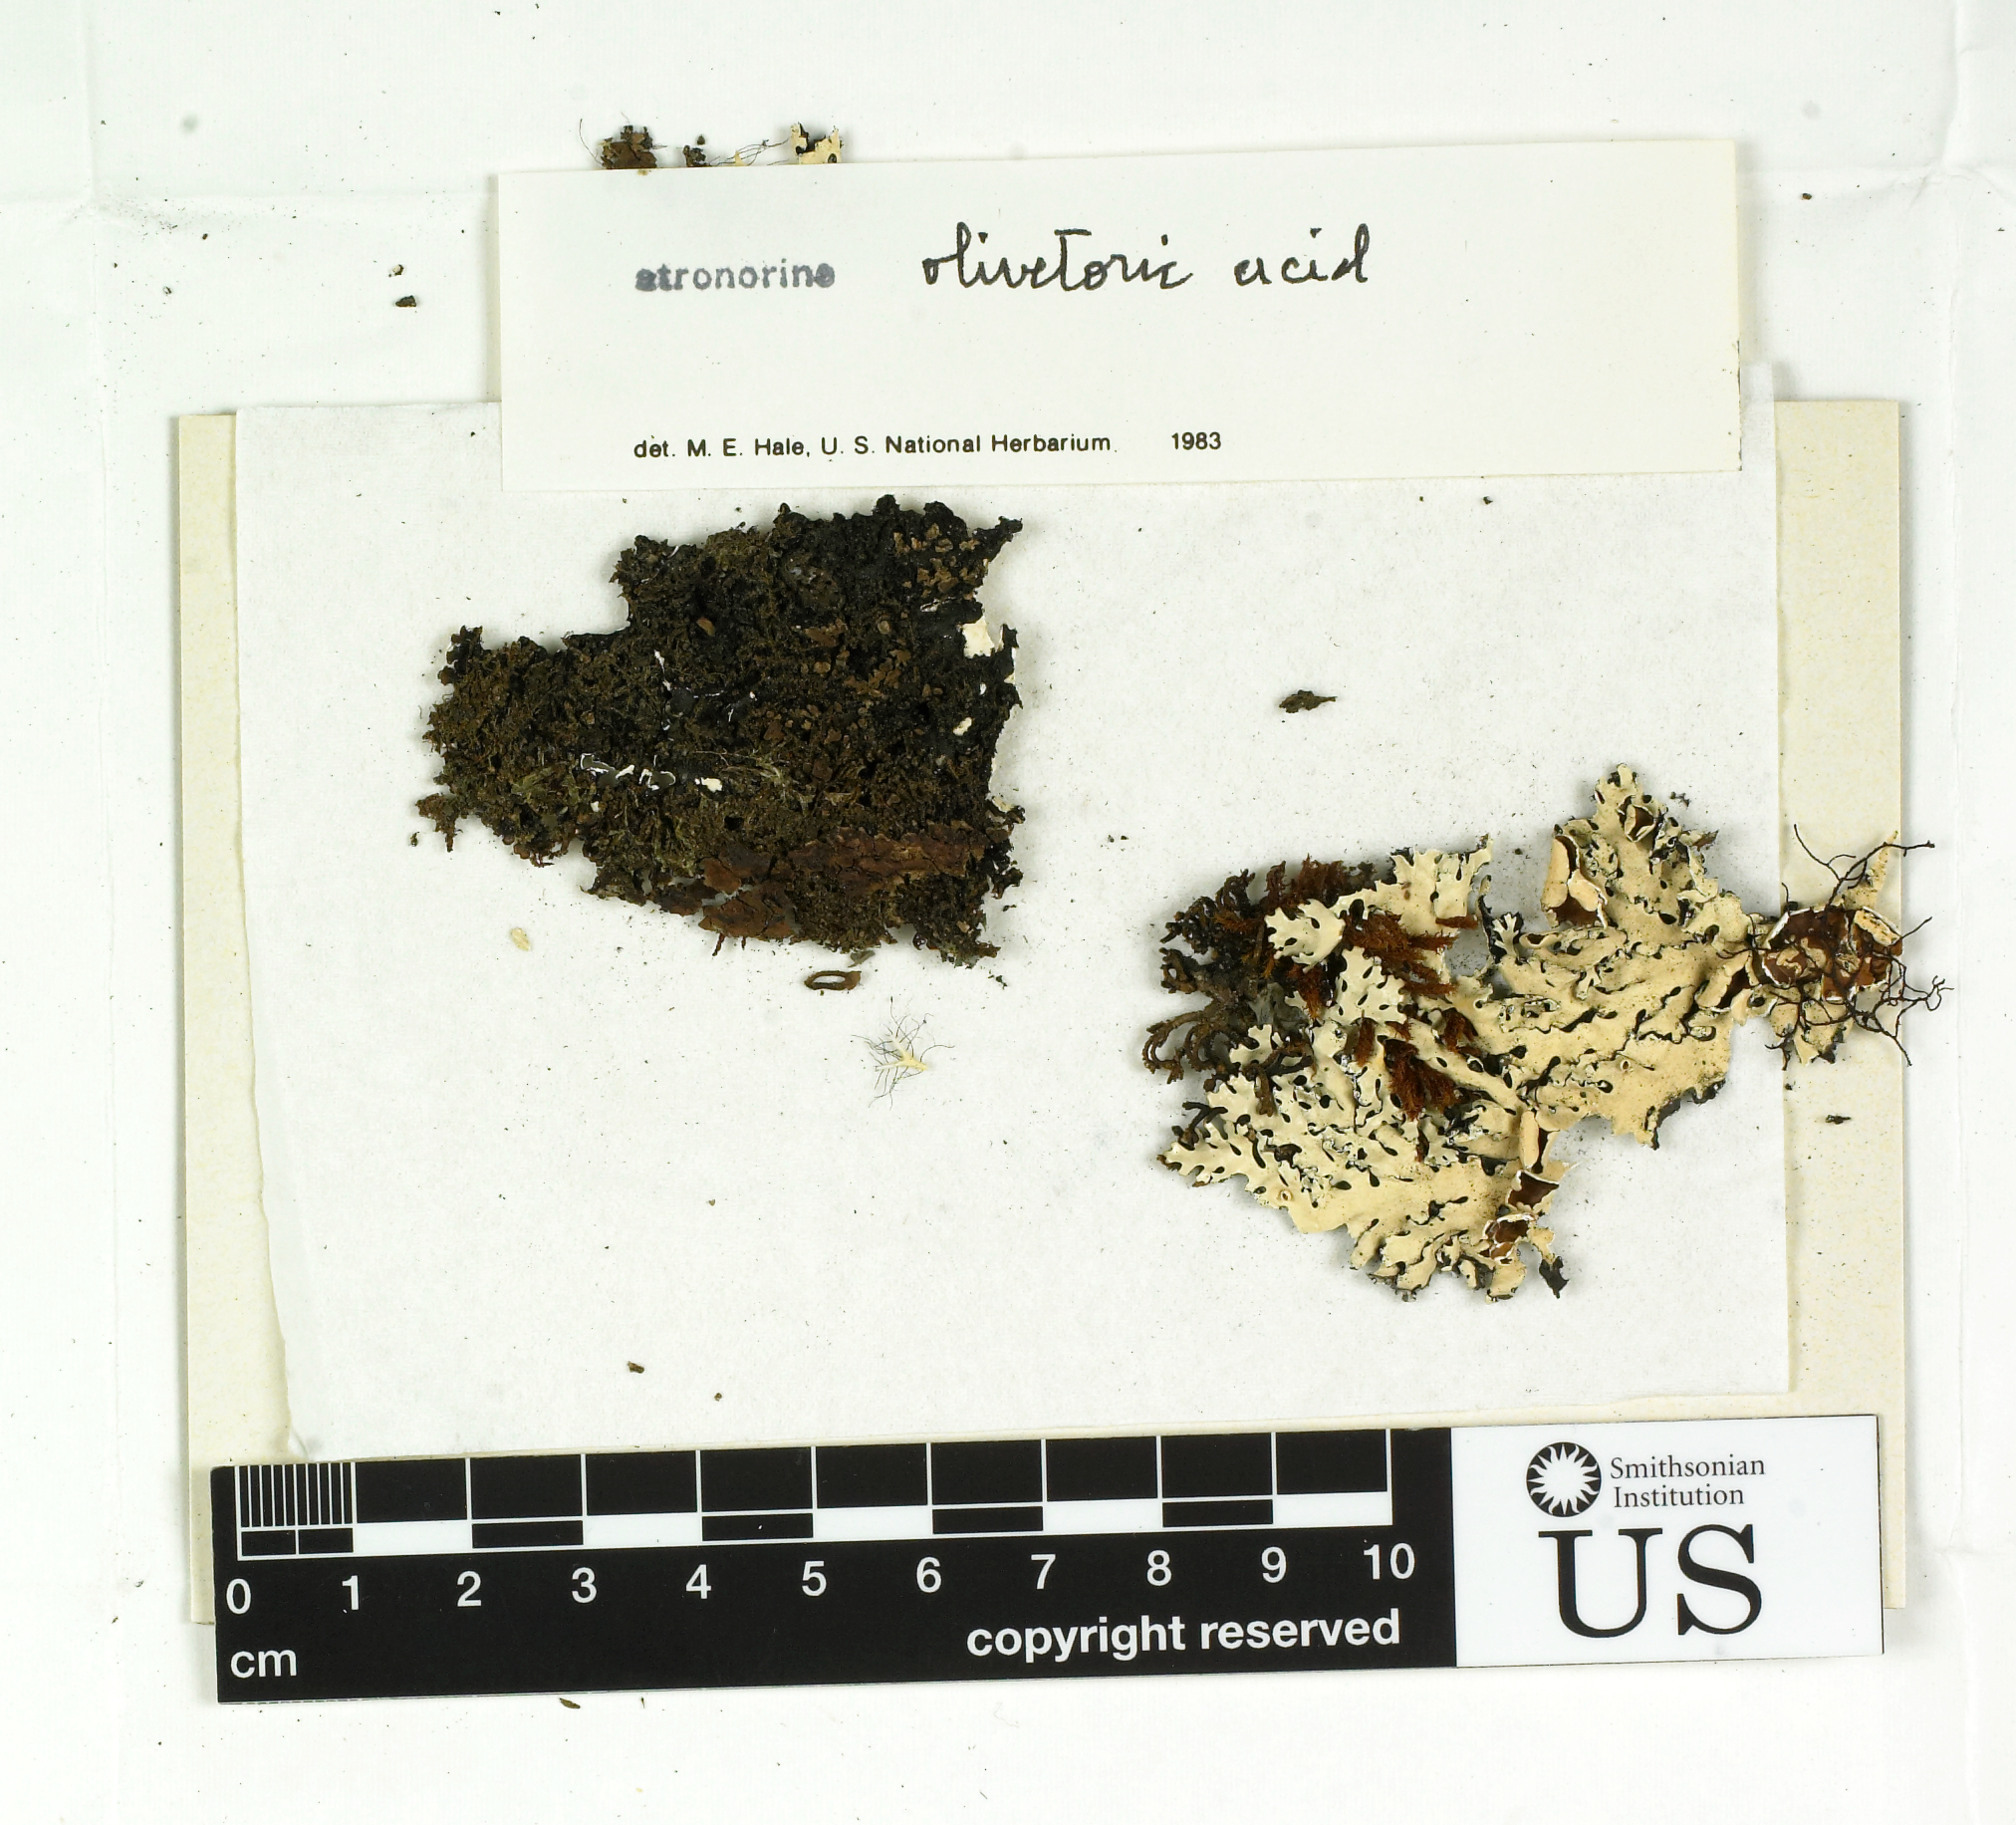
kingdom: Fungi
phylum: Ascomycota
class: Lecanoromycetes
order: Lecanorales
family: Parmeliaceae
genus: Hypotrachyna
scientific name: Hypotrachyna intercalanda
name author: (Vain.) Hale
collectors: K. Kalb & G. Plobst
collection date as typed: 23 Jul 1978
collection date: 1978-07-23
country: Brazil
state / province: Rio de Janeiro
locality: Serra da mantiqueira, itatiaia